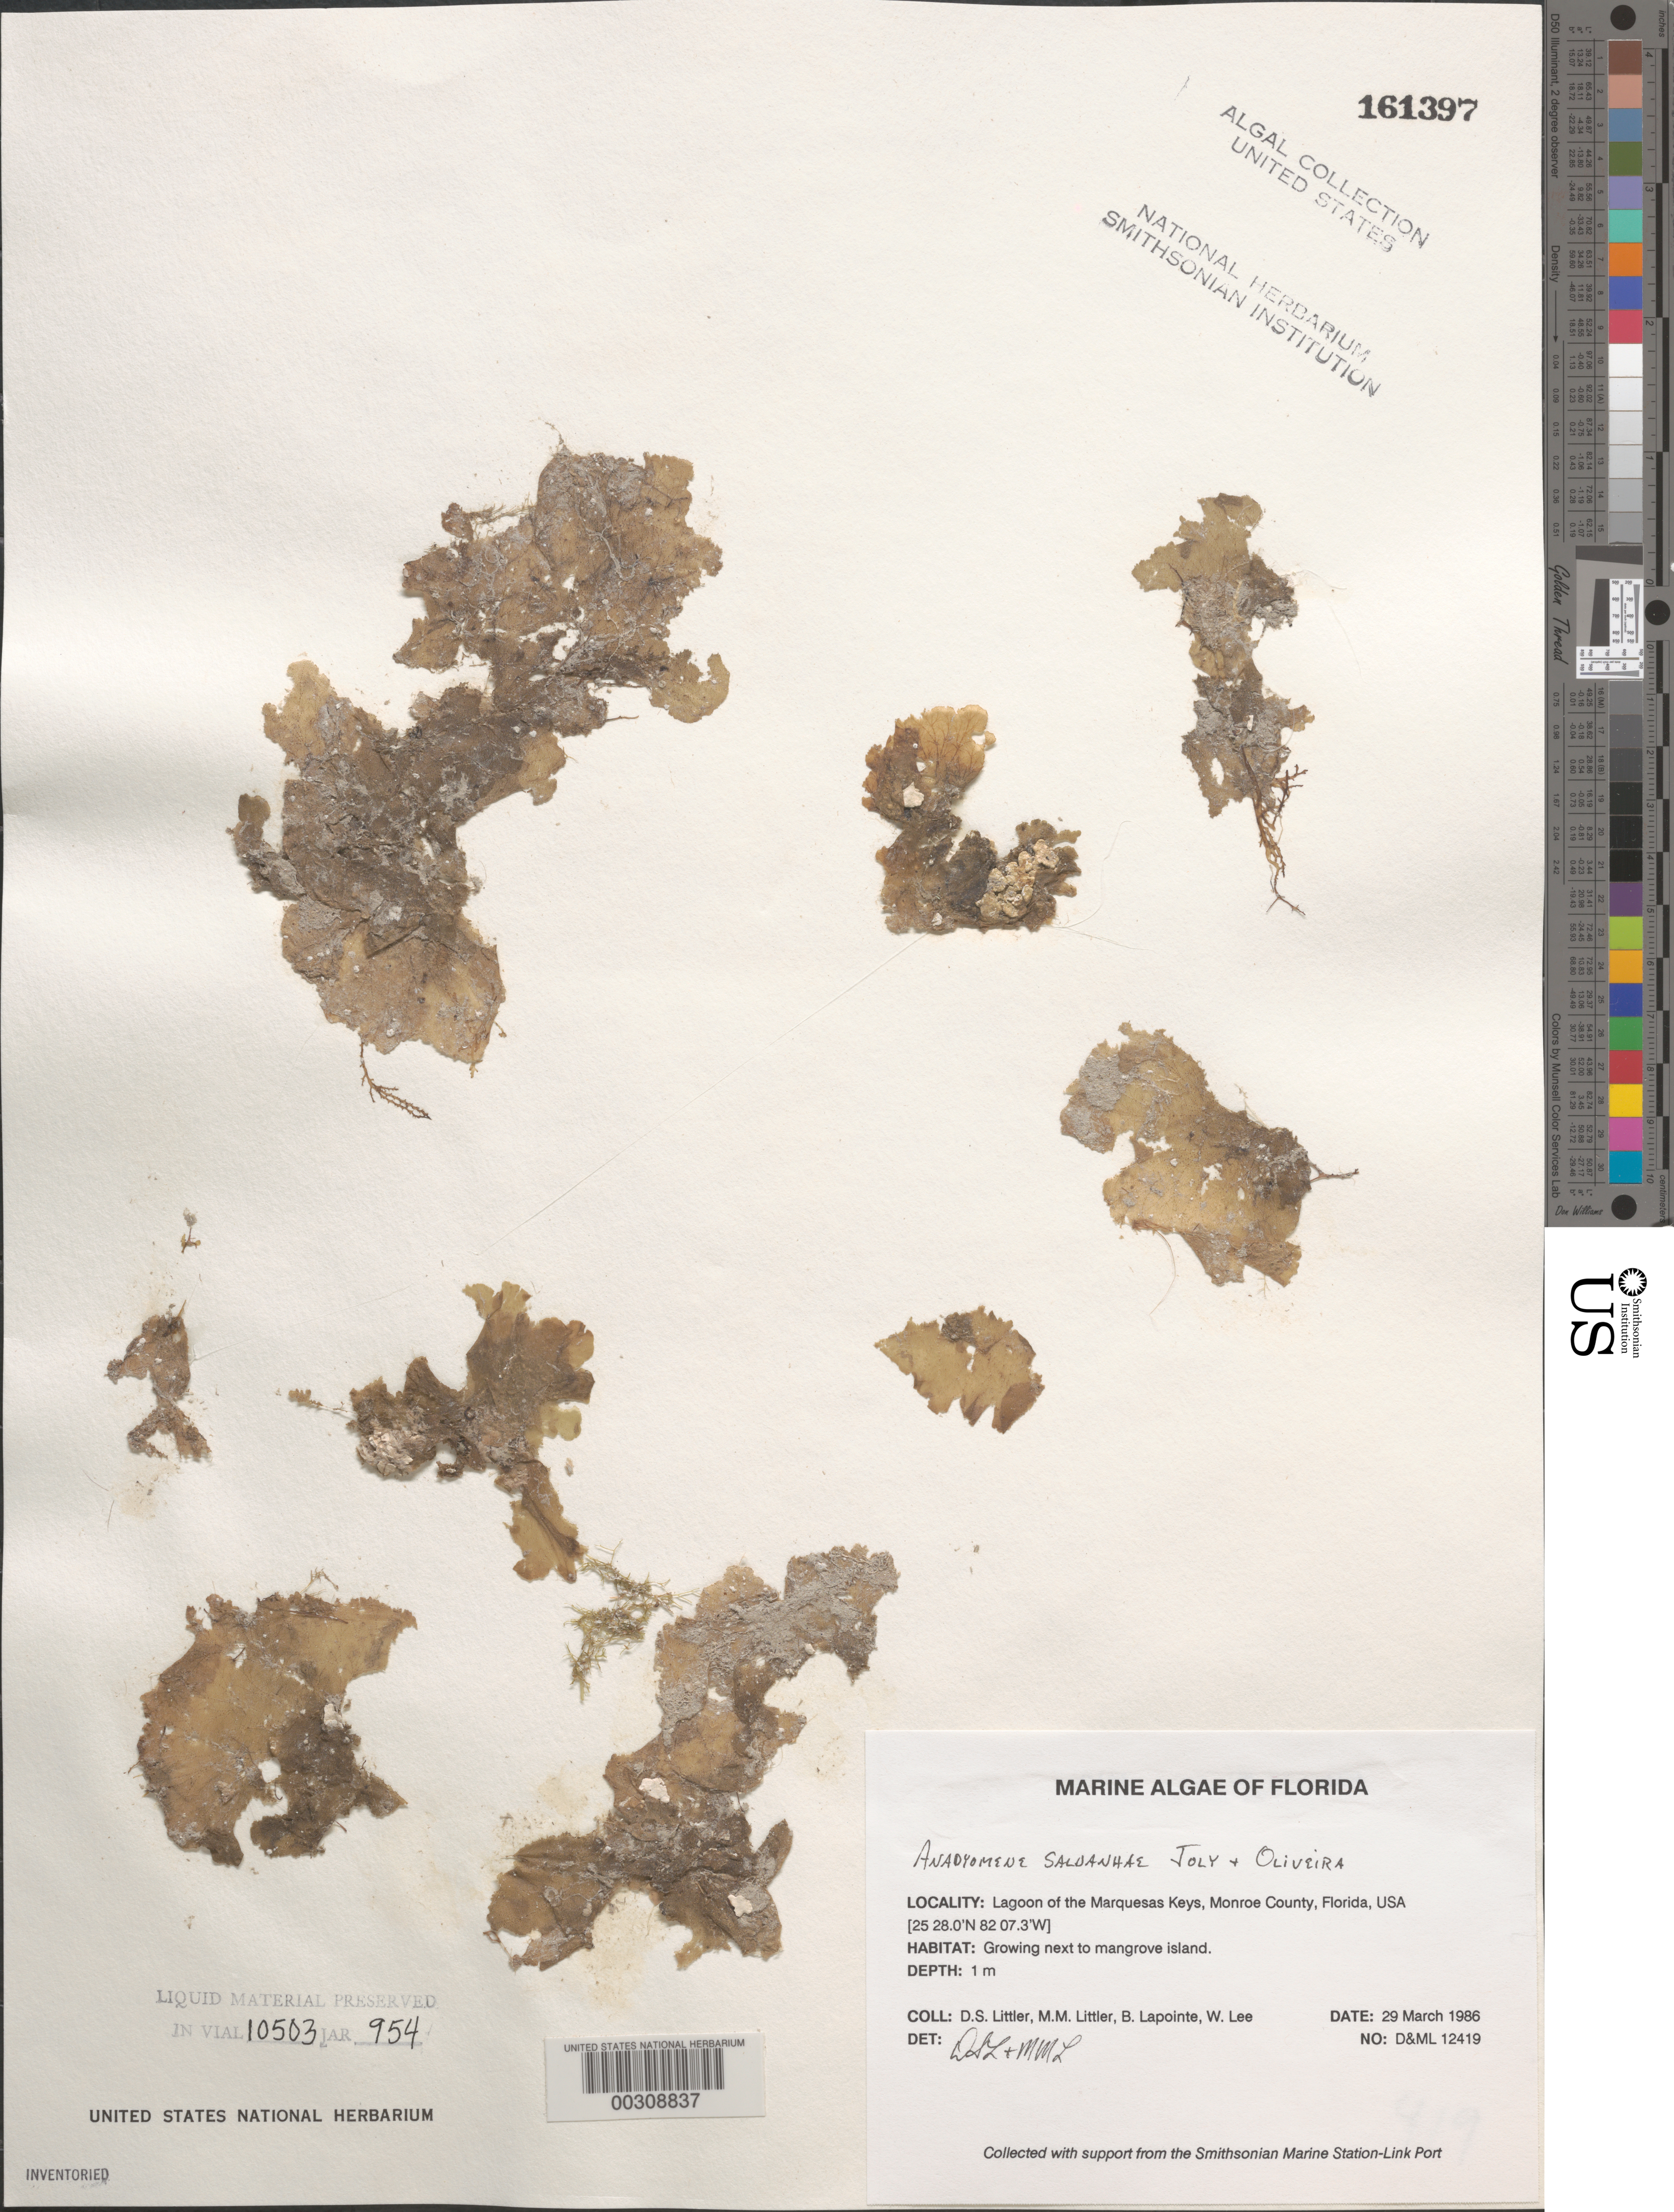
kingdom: Plantae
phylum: Chlorophyta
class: Ulvophyceae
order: Cladophorales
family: Anadyomenaceae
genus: Anadyomene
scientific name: Anadyomene saldanhae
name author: A.B. Joly & E.C. Oliveira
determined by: Littler, D. S.; Littler, M. M.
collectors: D. S. Littler, M. M. Littler, B. Lapointe & W. Lee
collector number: D&ML 12419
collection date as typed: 29 Mar 1986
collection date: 1986-03-29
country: United States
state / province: Florida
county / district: Monroe County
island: Marquesas Keys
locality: Marquesas Keys lagoon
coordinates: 25 28.0' N, 82 07.3' W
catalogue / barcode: US 161397